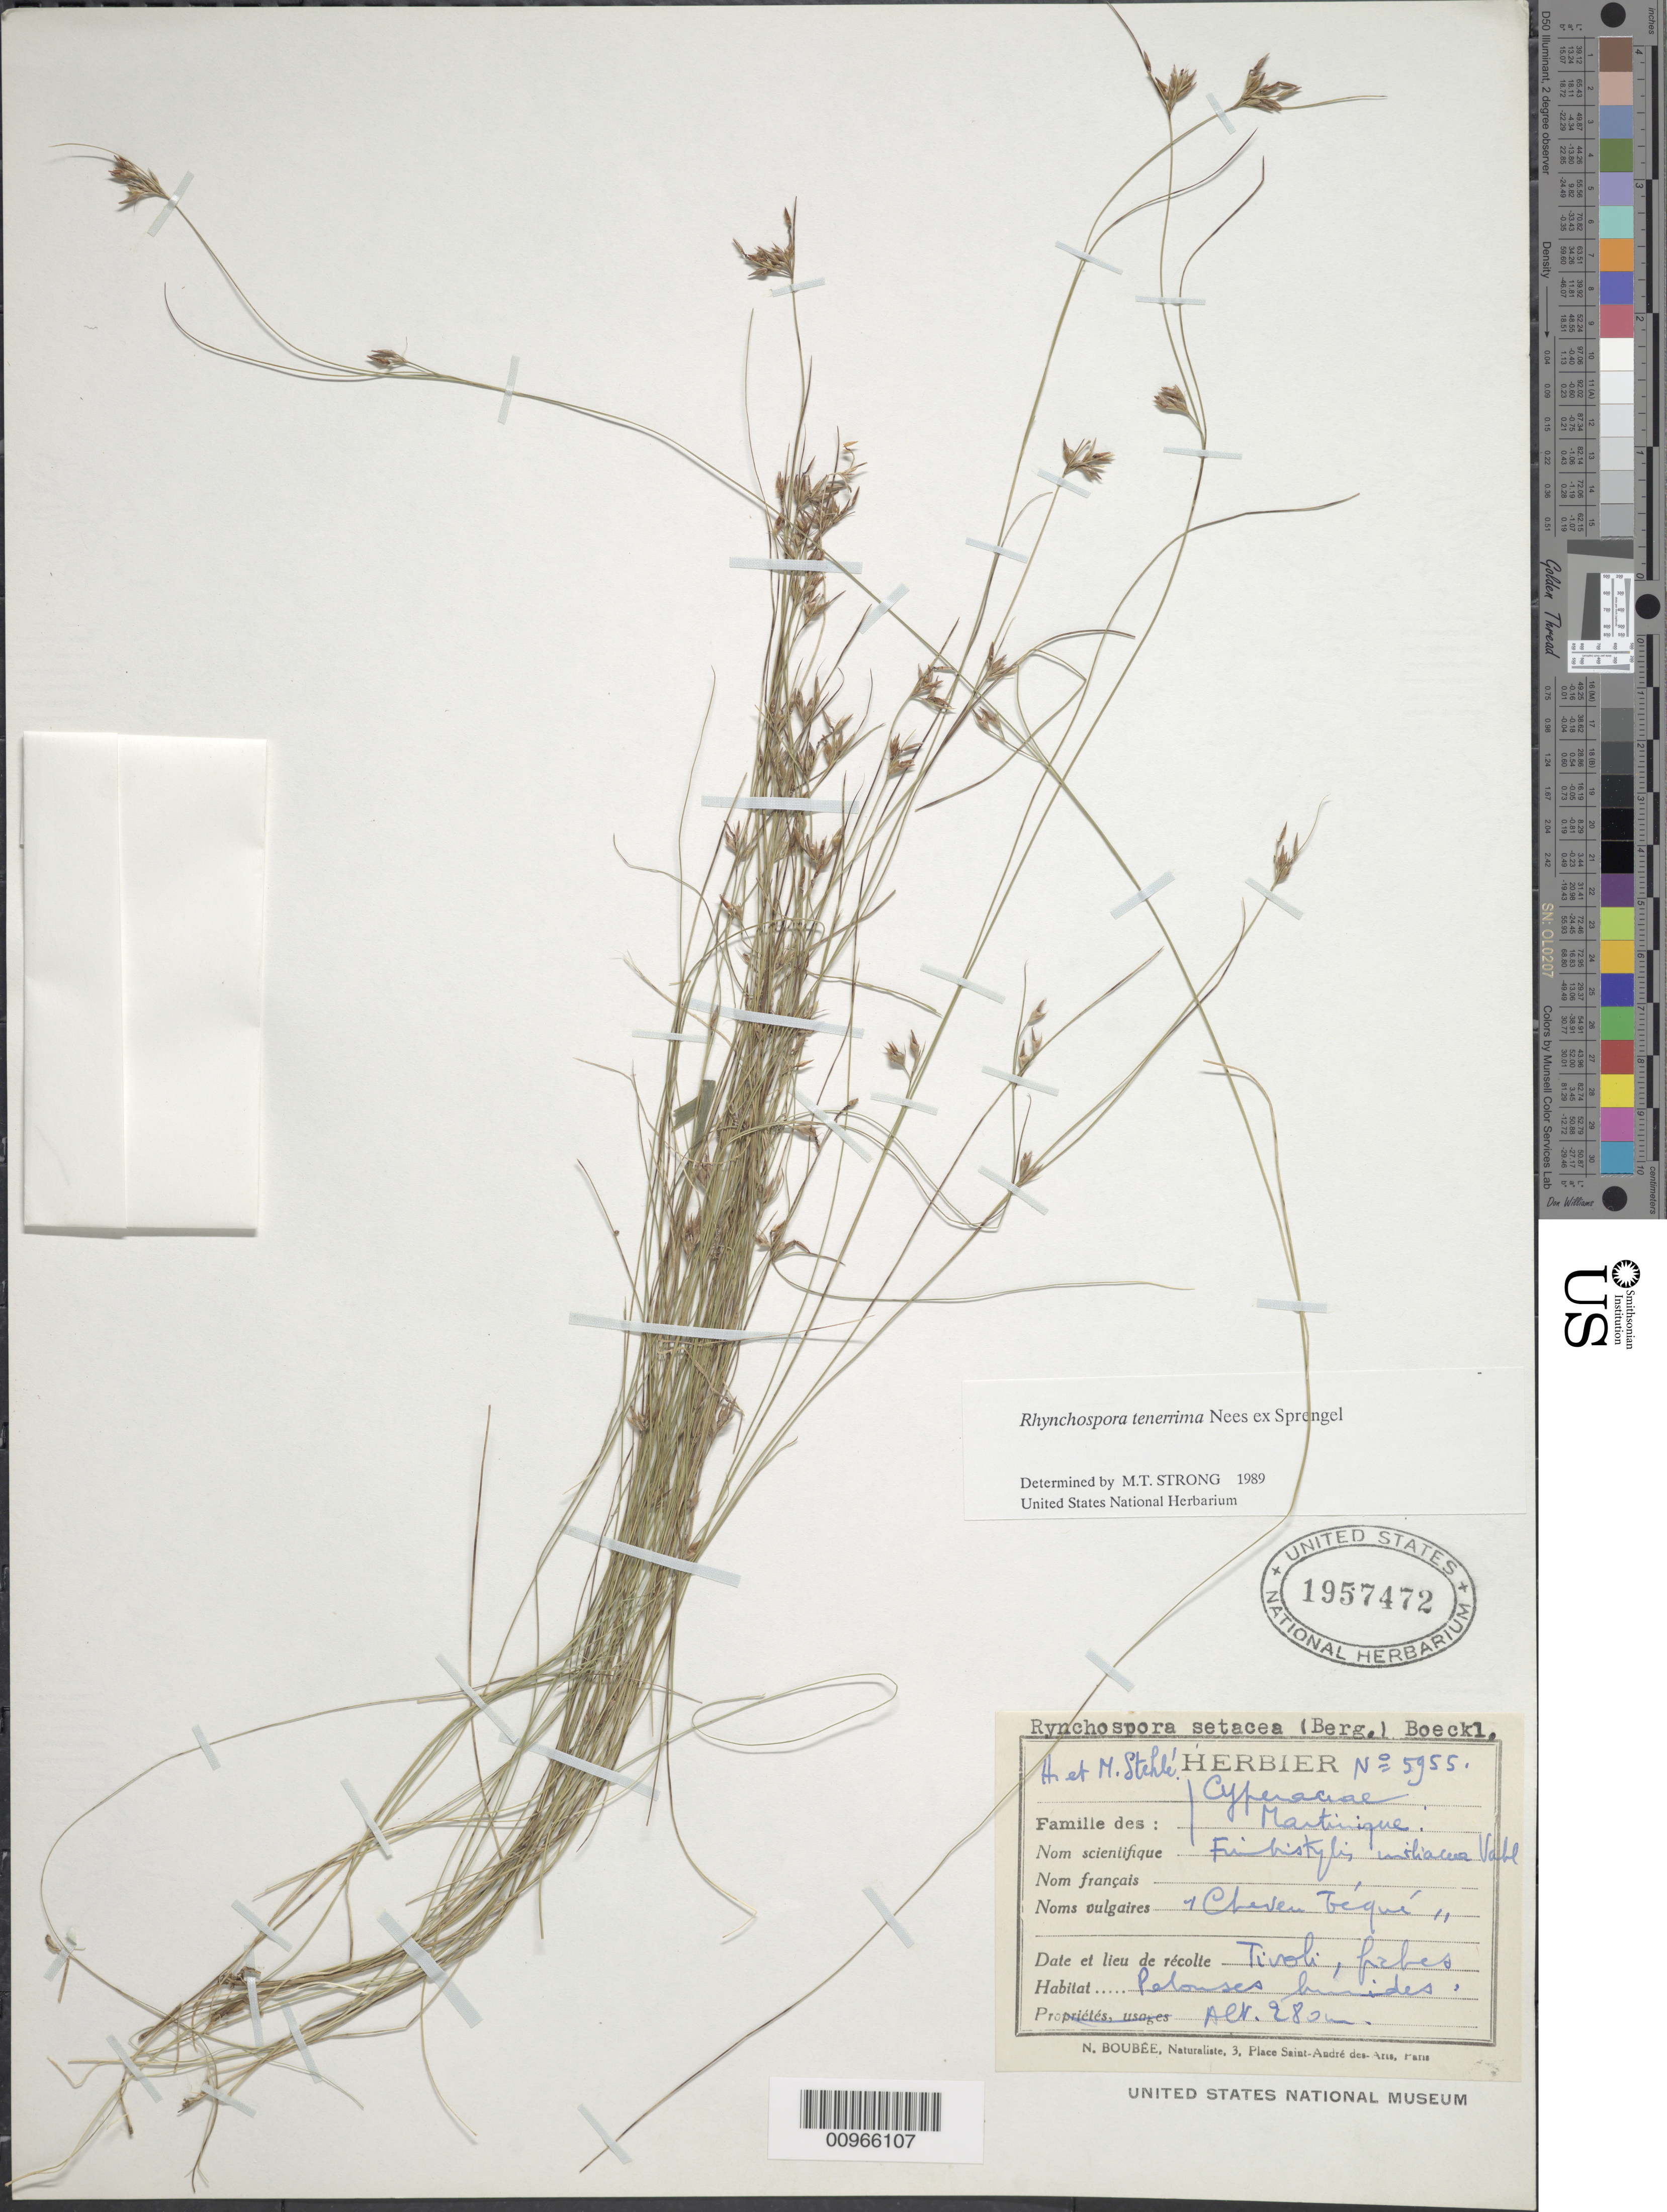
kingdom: Plantae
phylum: Tracheophyta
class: Liliopsida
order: Poales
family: Cyperaceae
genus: Rhynchospora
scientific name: Rhynchospora tenerrima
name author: Nees ex Spreng.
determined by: Strong, M. T., (US), Smithsonian Institution - National Museum of Natural History (UNITED STATES)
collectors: H. Stehlé & M. Stehlé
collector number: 5955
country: Martinique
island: Martinique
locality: Tivoli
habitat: Friches, pelouses humides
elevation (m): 280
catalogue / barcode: US 1957472